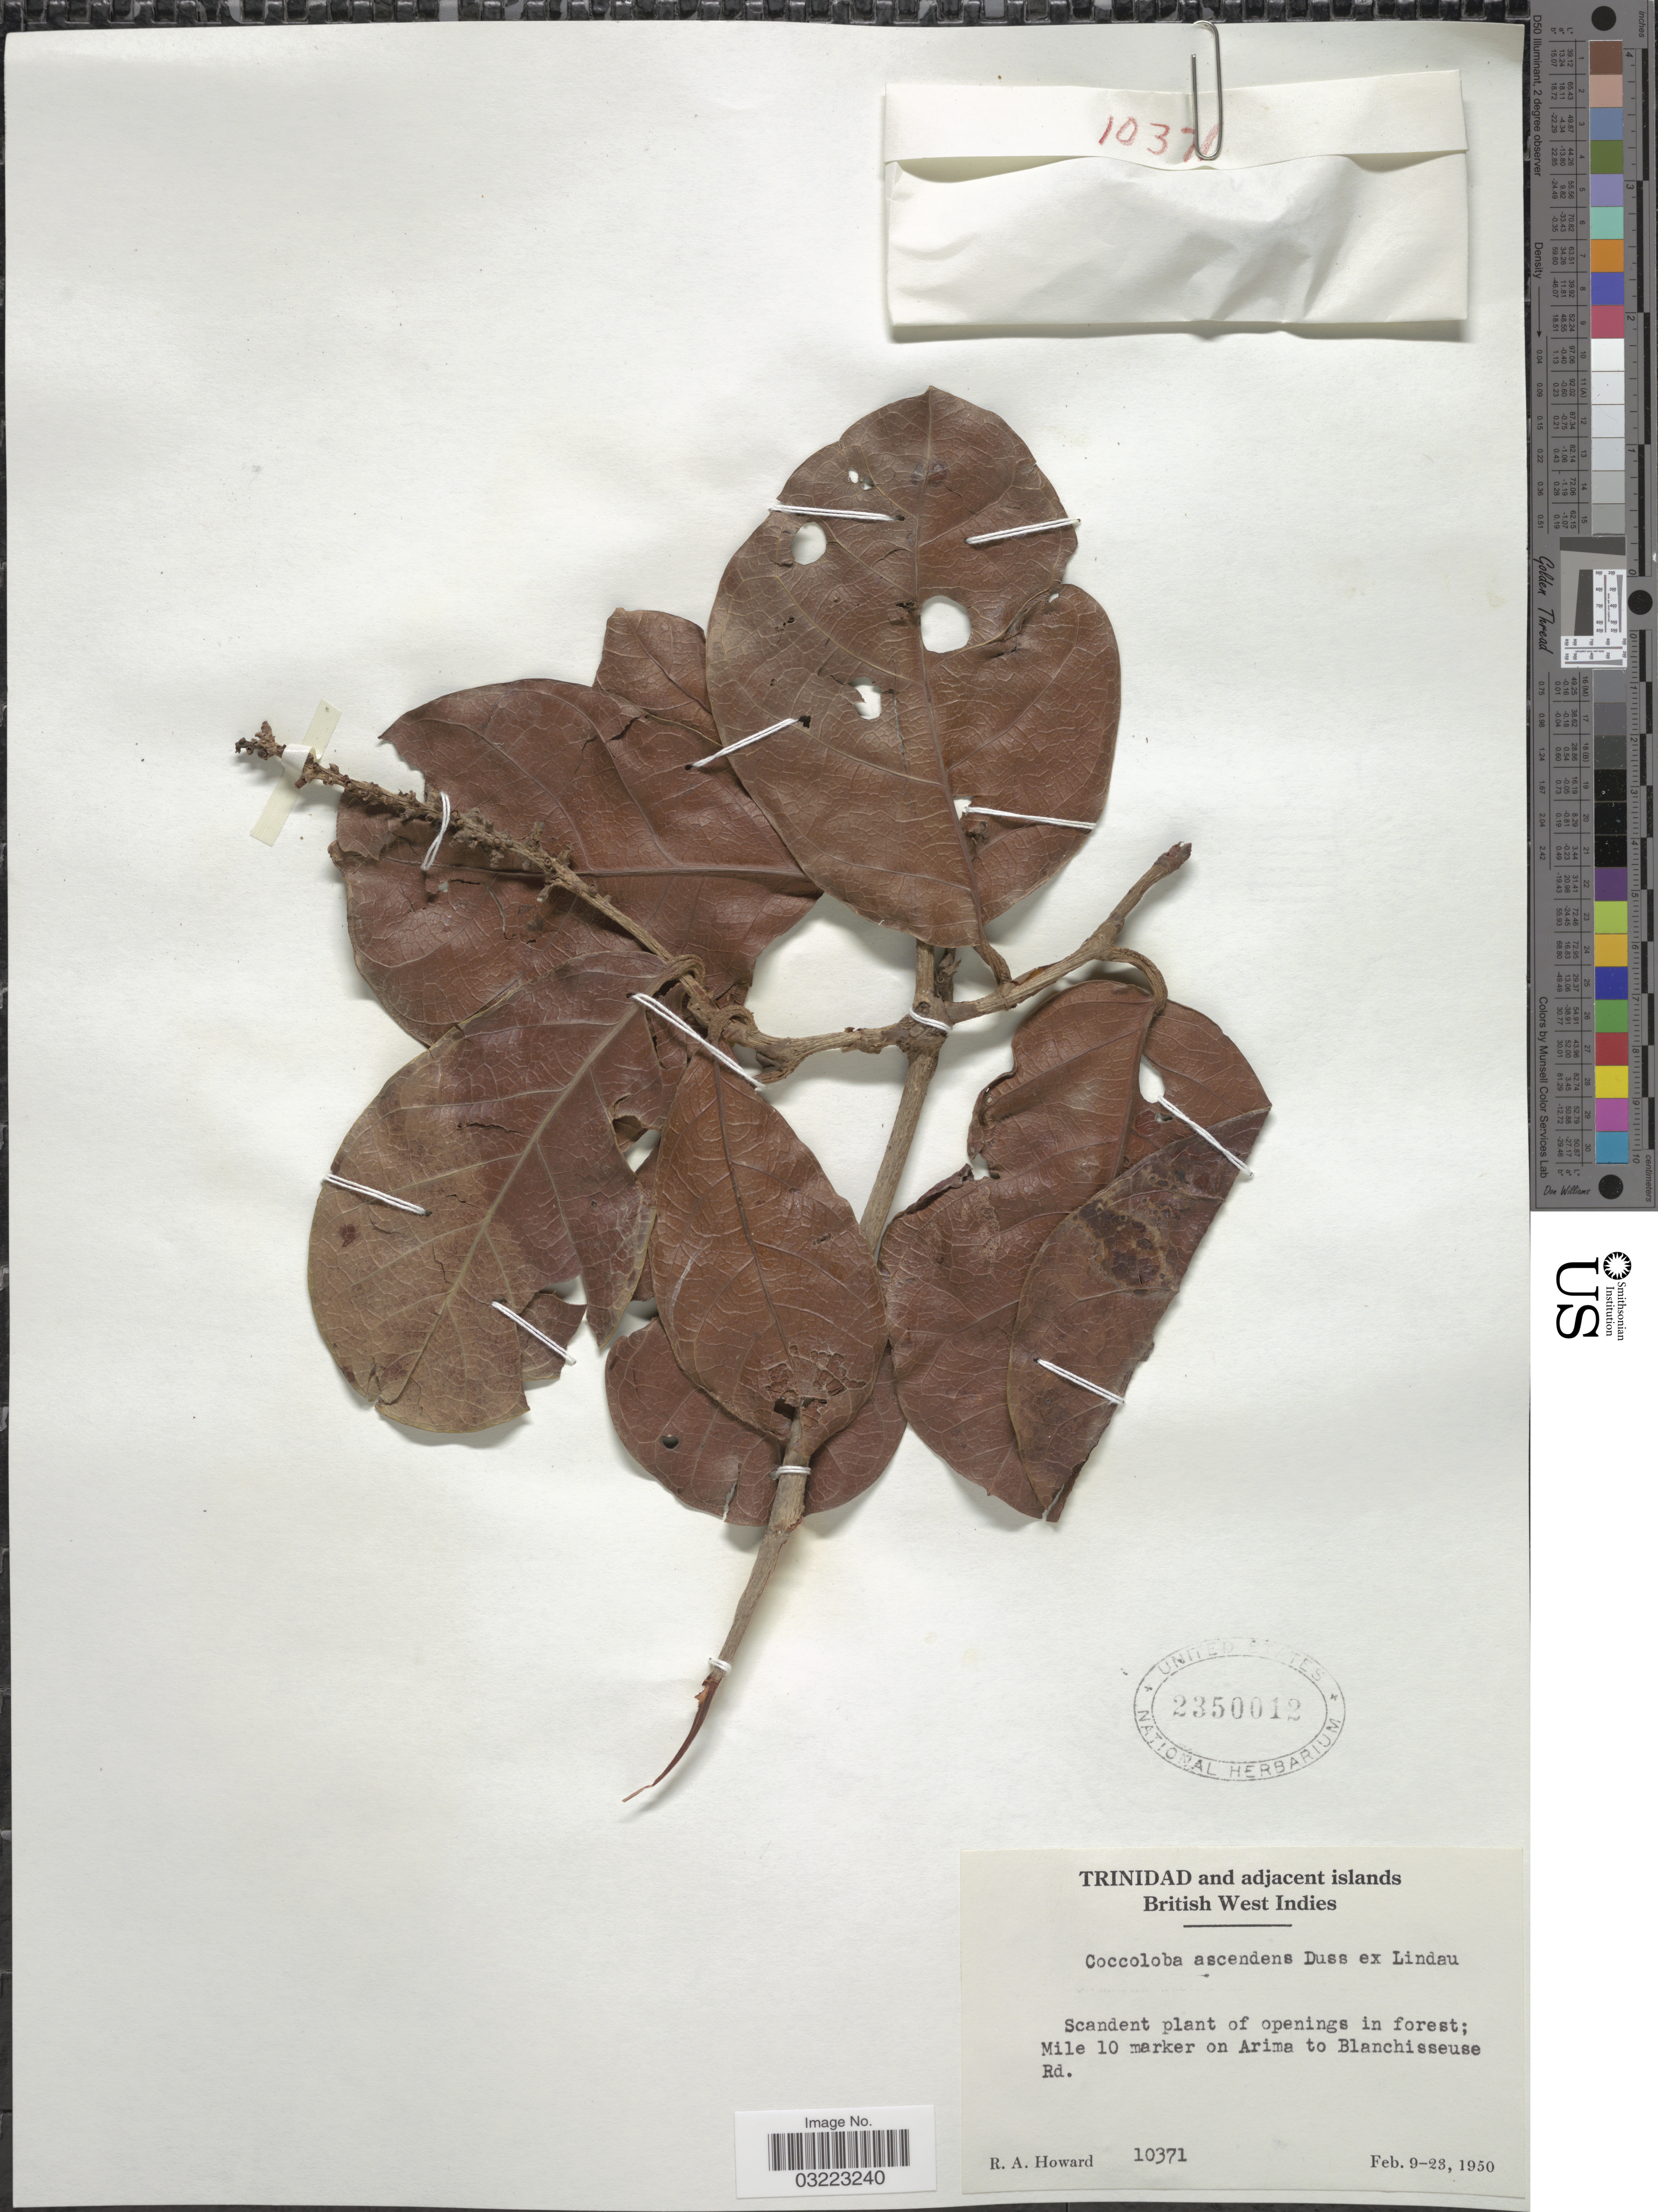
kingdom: Plantae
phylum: Tracheophyta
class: Magnoliopsida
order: Caryophyllales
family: Polygonaceae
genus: Coccoloba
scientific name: Coccoloba ascendens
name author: Duss ex Lindau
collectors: R. A. Howard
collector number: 10371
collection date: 1950-02-09/1950-02-23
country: Trinidad and Tobago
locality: Trinidad and adjacent islands, British West Indies, Mile 10 marker on Arima to Blanchisseuse Rd.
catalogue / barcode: US 2350012